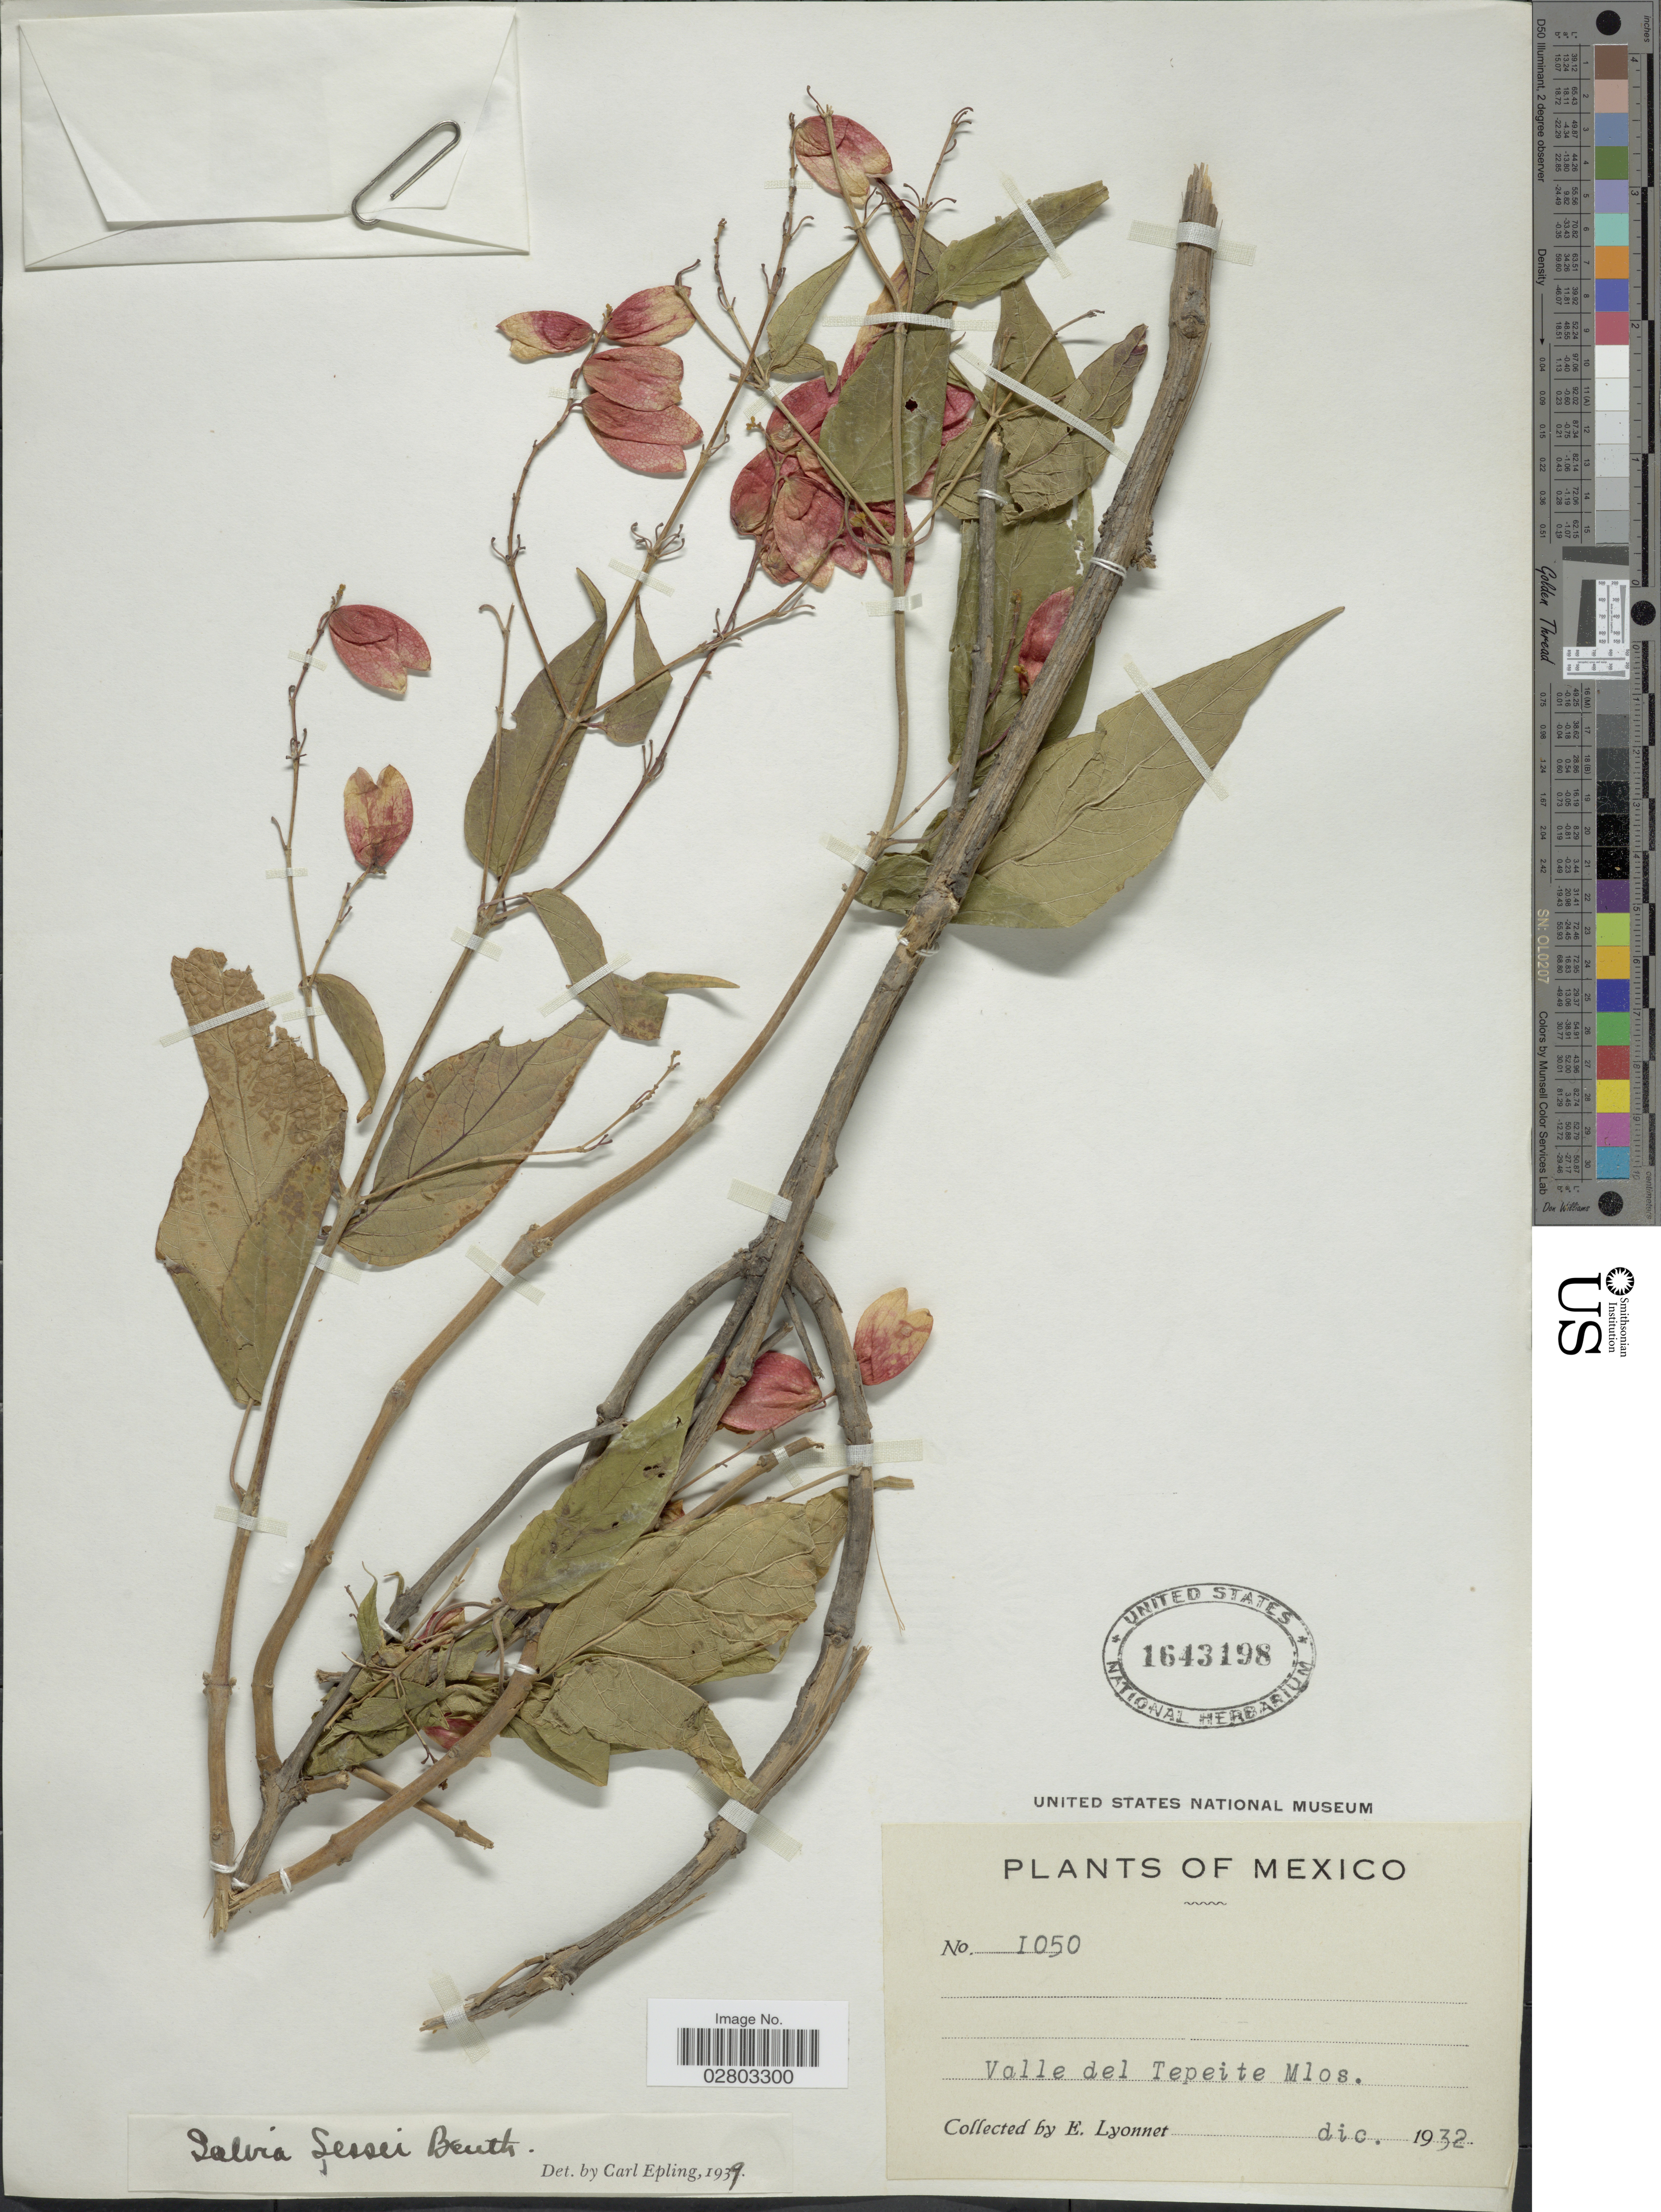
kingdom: Plantae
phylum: Tracheophyta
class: Magnoliopsida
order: Lamiales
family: Lamiaceae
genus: Salvia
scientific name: Salvia sessei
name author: Benth.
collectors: E. Lyonnet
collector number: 1050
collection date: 1932-12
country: Mexico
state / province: Morelos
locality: Valle del Tepeite Mlos.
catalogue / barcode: US 1643198